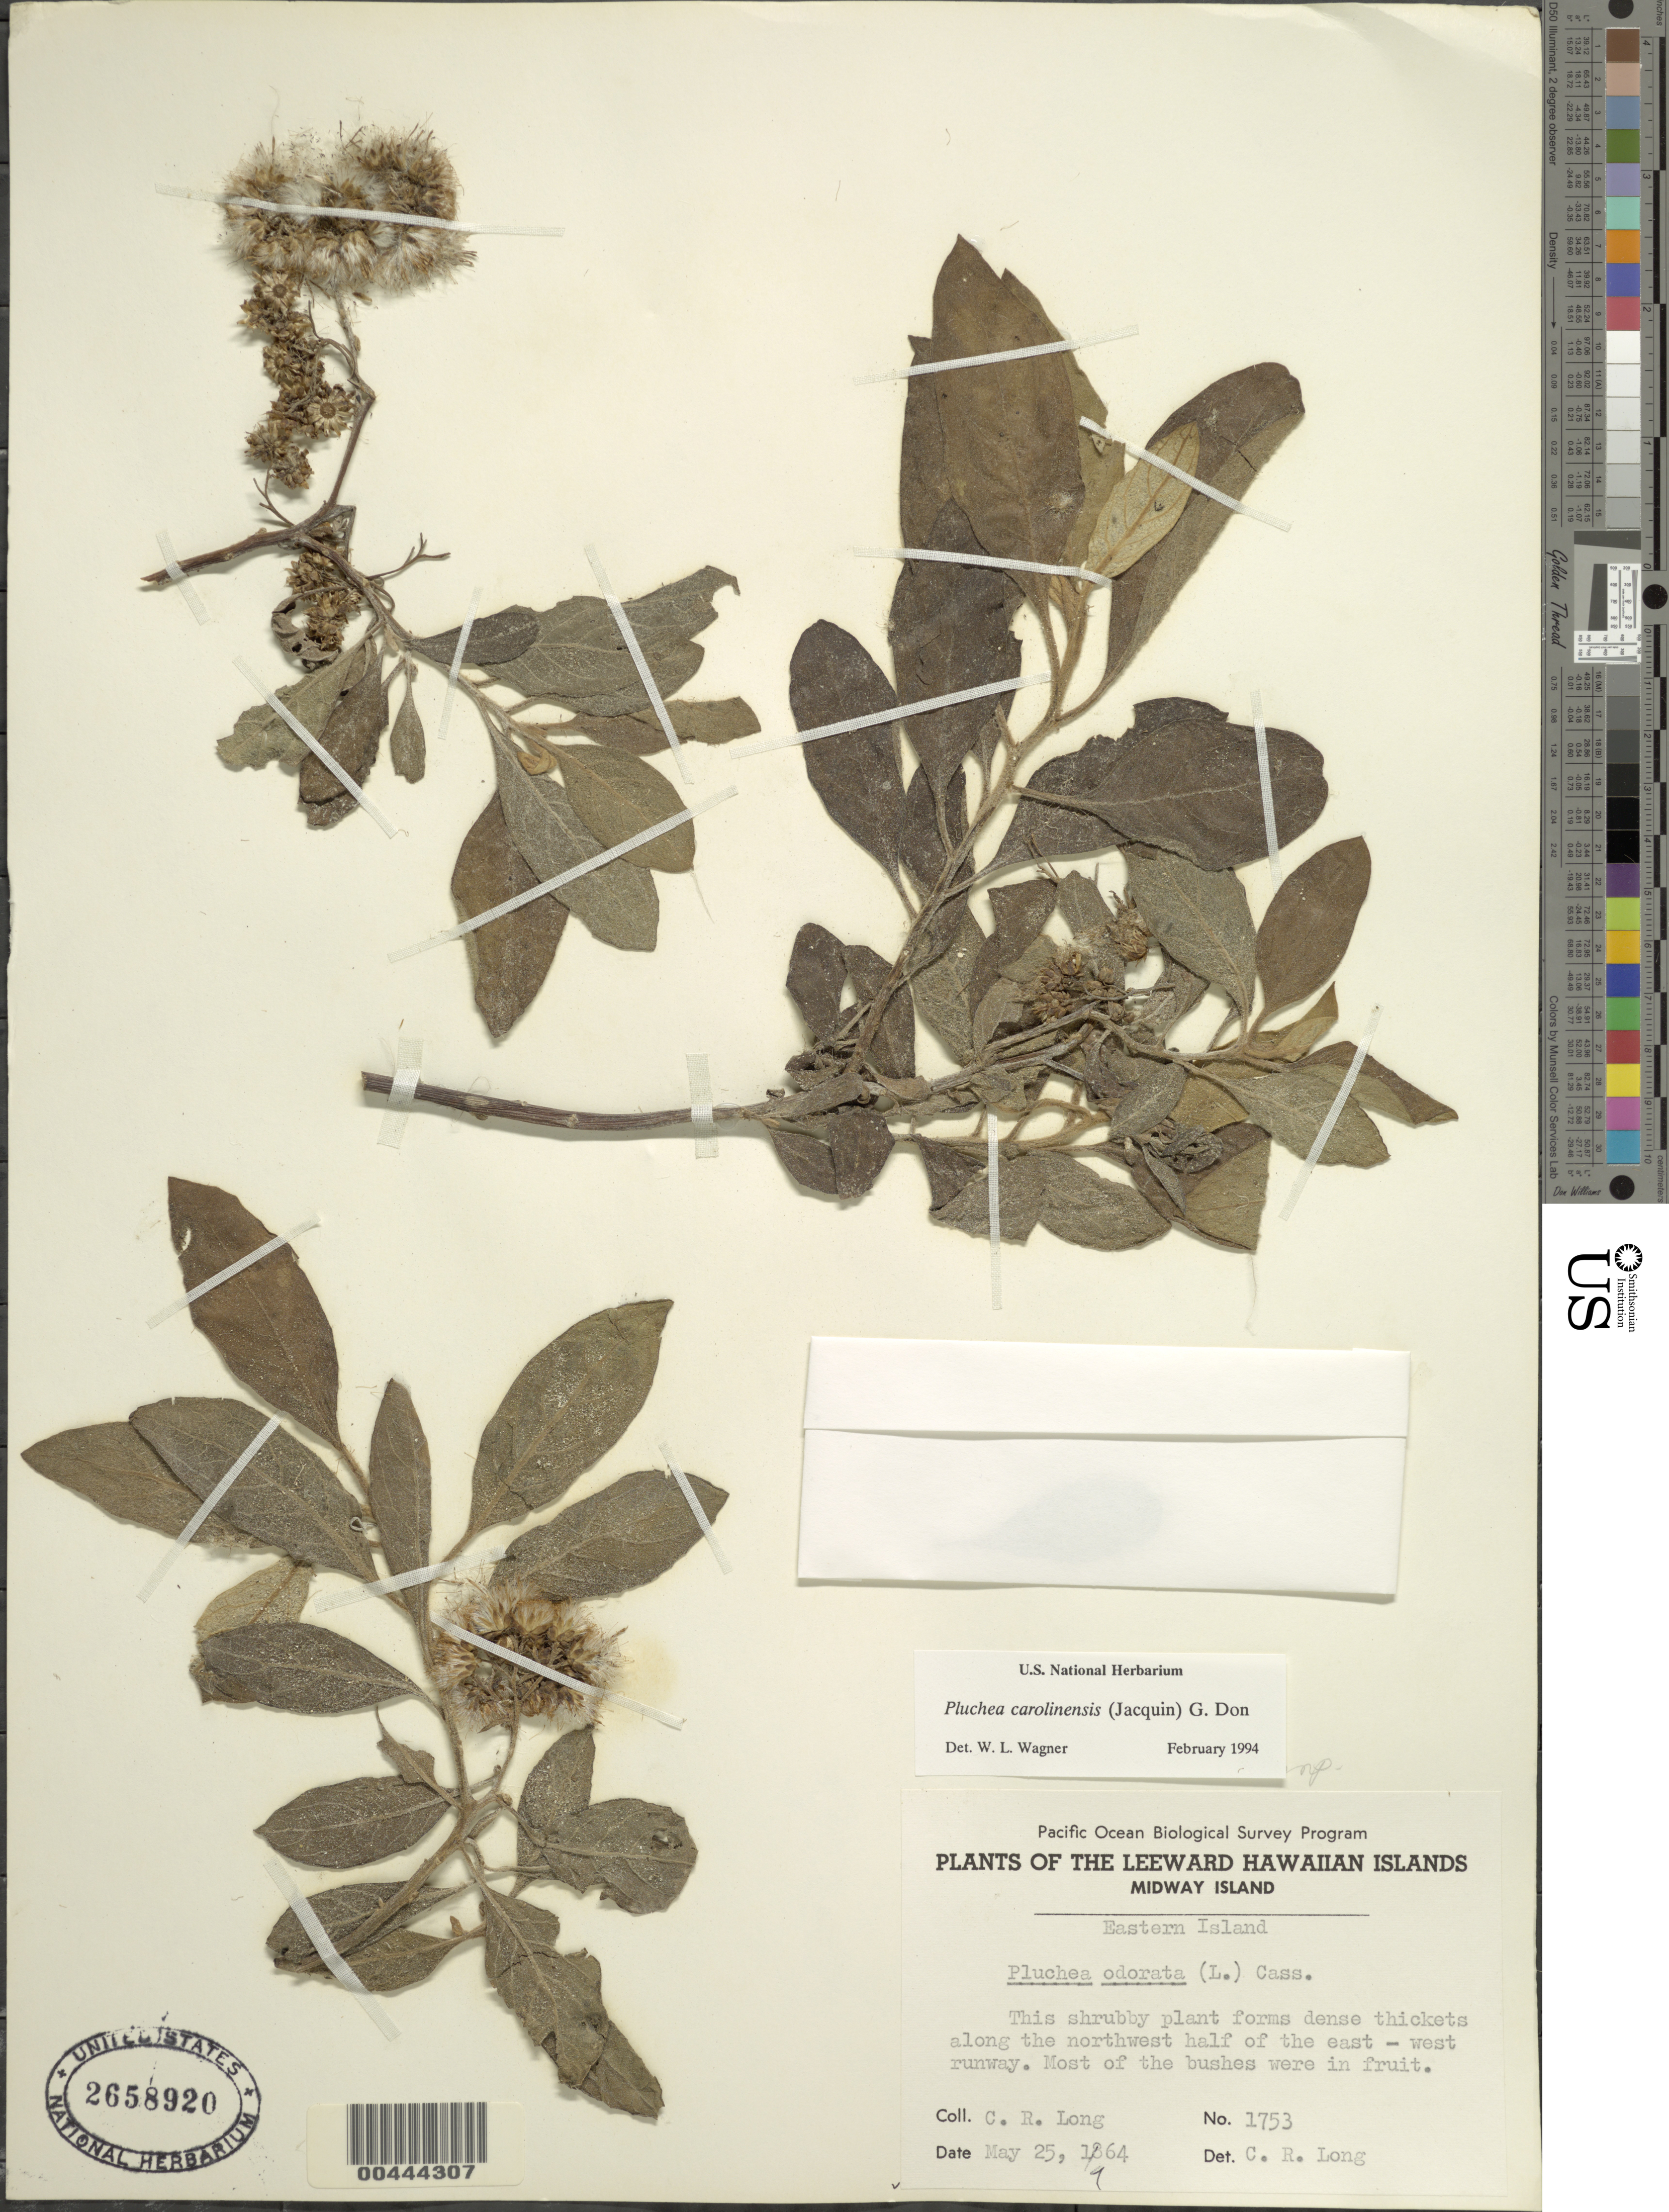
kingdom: Plantae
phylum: Tracheophyta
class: Magnoliopsida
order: Asterales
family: Asteraceae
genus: Pluchea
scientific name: Pluchea carolinensis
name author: (Jacq.) D. Don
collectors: C. Long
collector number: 1753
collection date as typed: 25 May 1964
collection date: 1964-05-25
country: U.S. Administered Pacific Islands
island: Midway Atoll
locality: Along the NW half of the E-W runway, Eastern Islet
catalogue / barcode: US 2658920